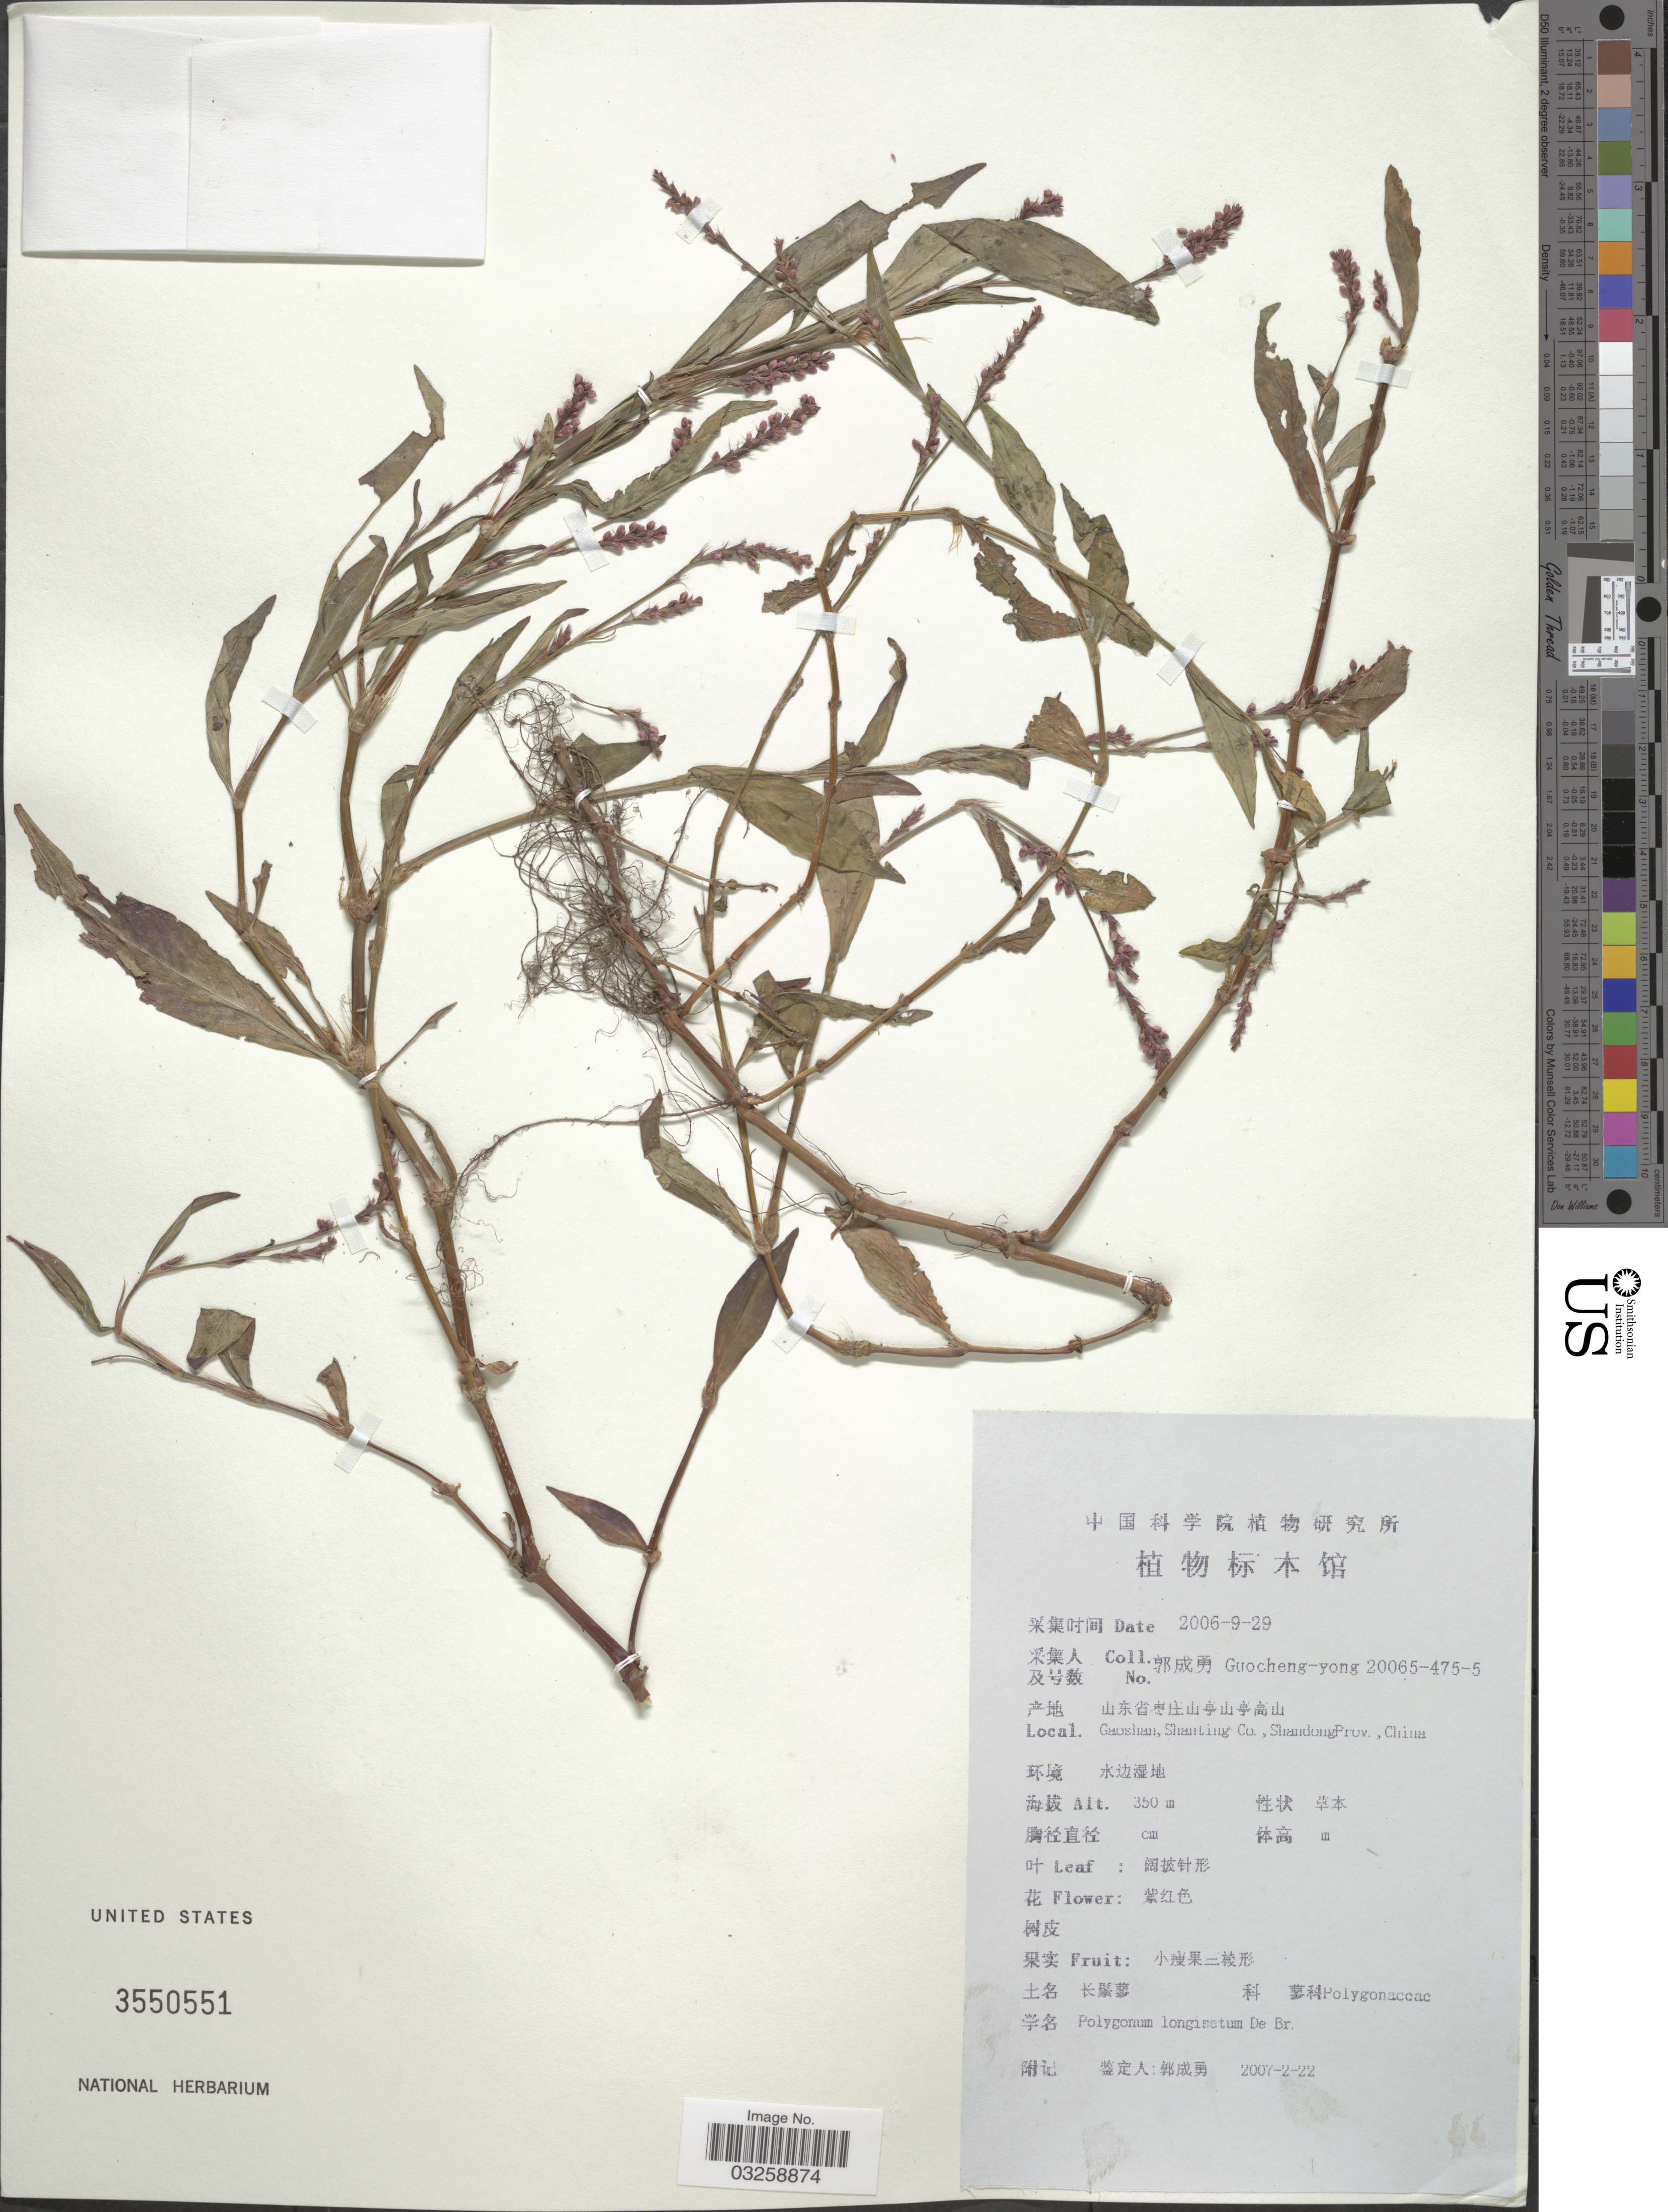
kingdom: Plantae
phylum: Tracheophyta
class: Magnoliopsida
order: Caryophyllales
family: Polygonaceae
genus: Polygonum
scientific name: Polygonum longisetum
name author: Bruijn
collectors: Guo cheng-yong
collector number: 20065-475-5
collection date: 2006-09-29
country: China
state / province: Shandong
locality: Gaoshan, Shanting Co., Shandong Prov.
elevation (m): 350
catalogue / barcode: US 3550551